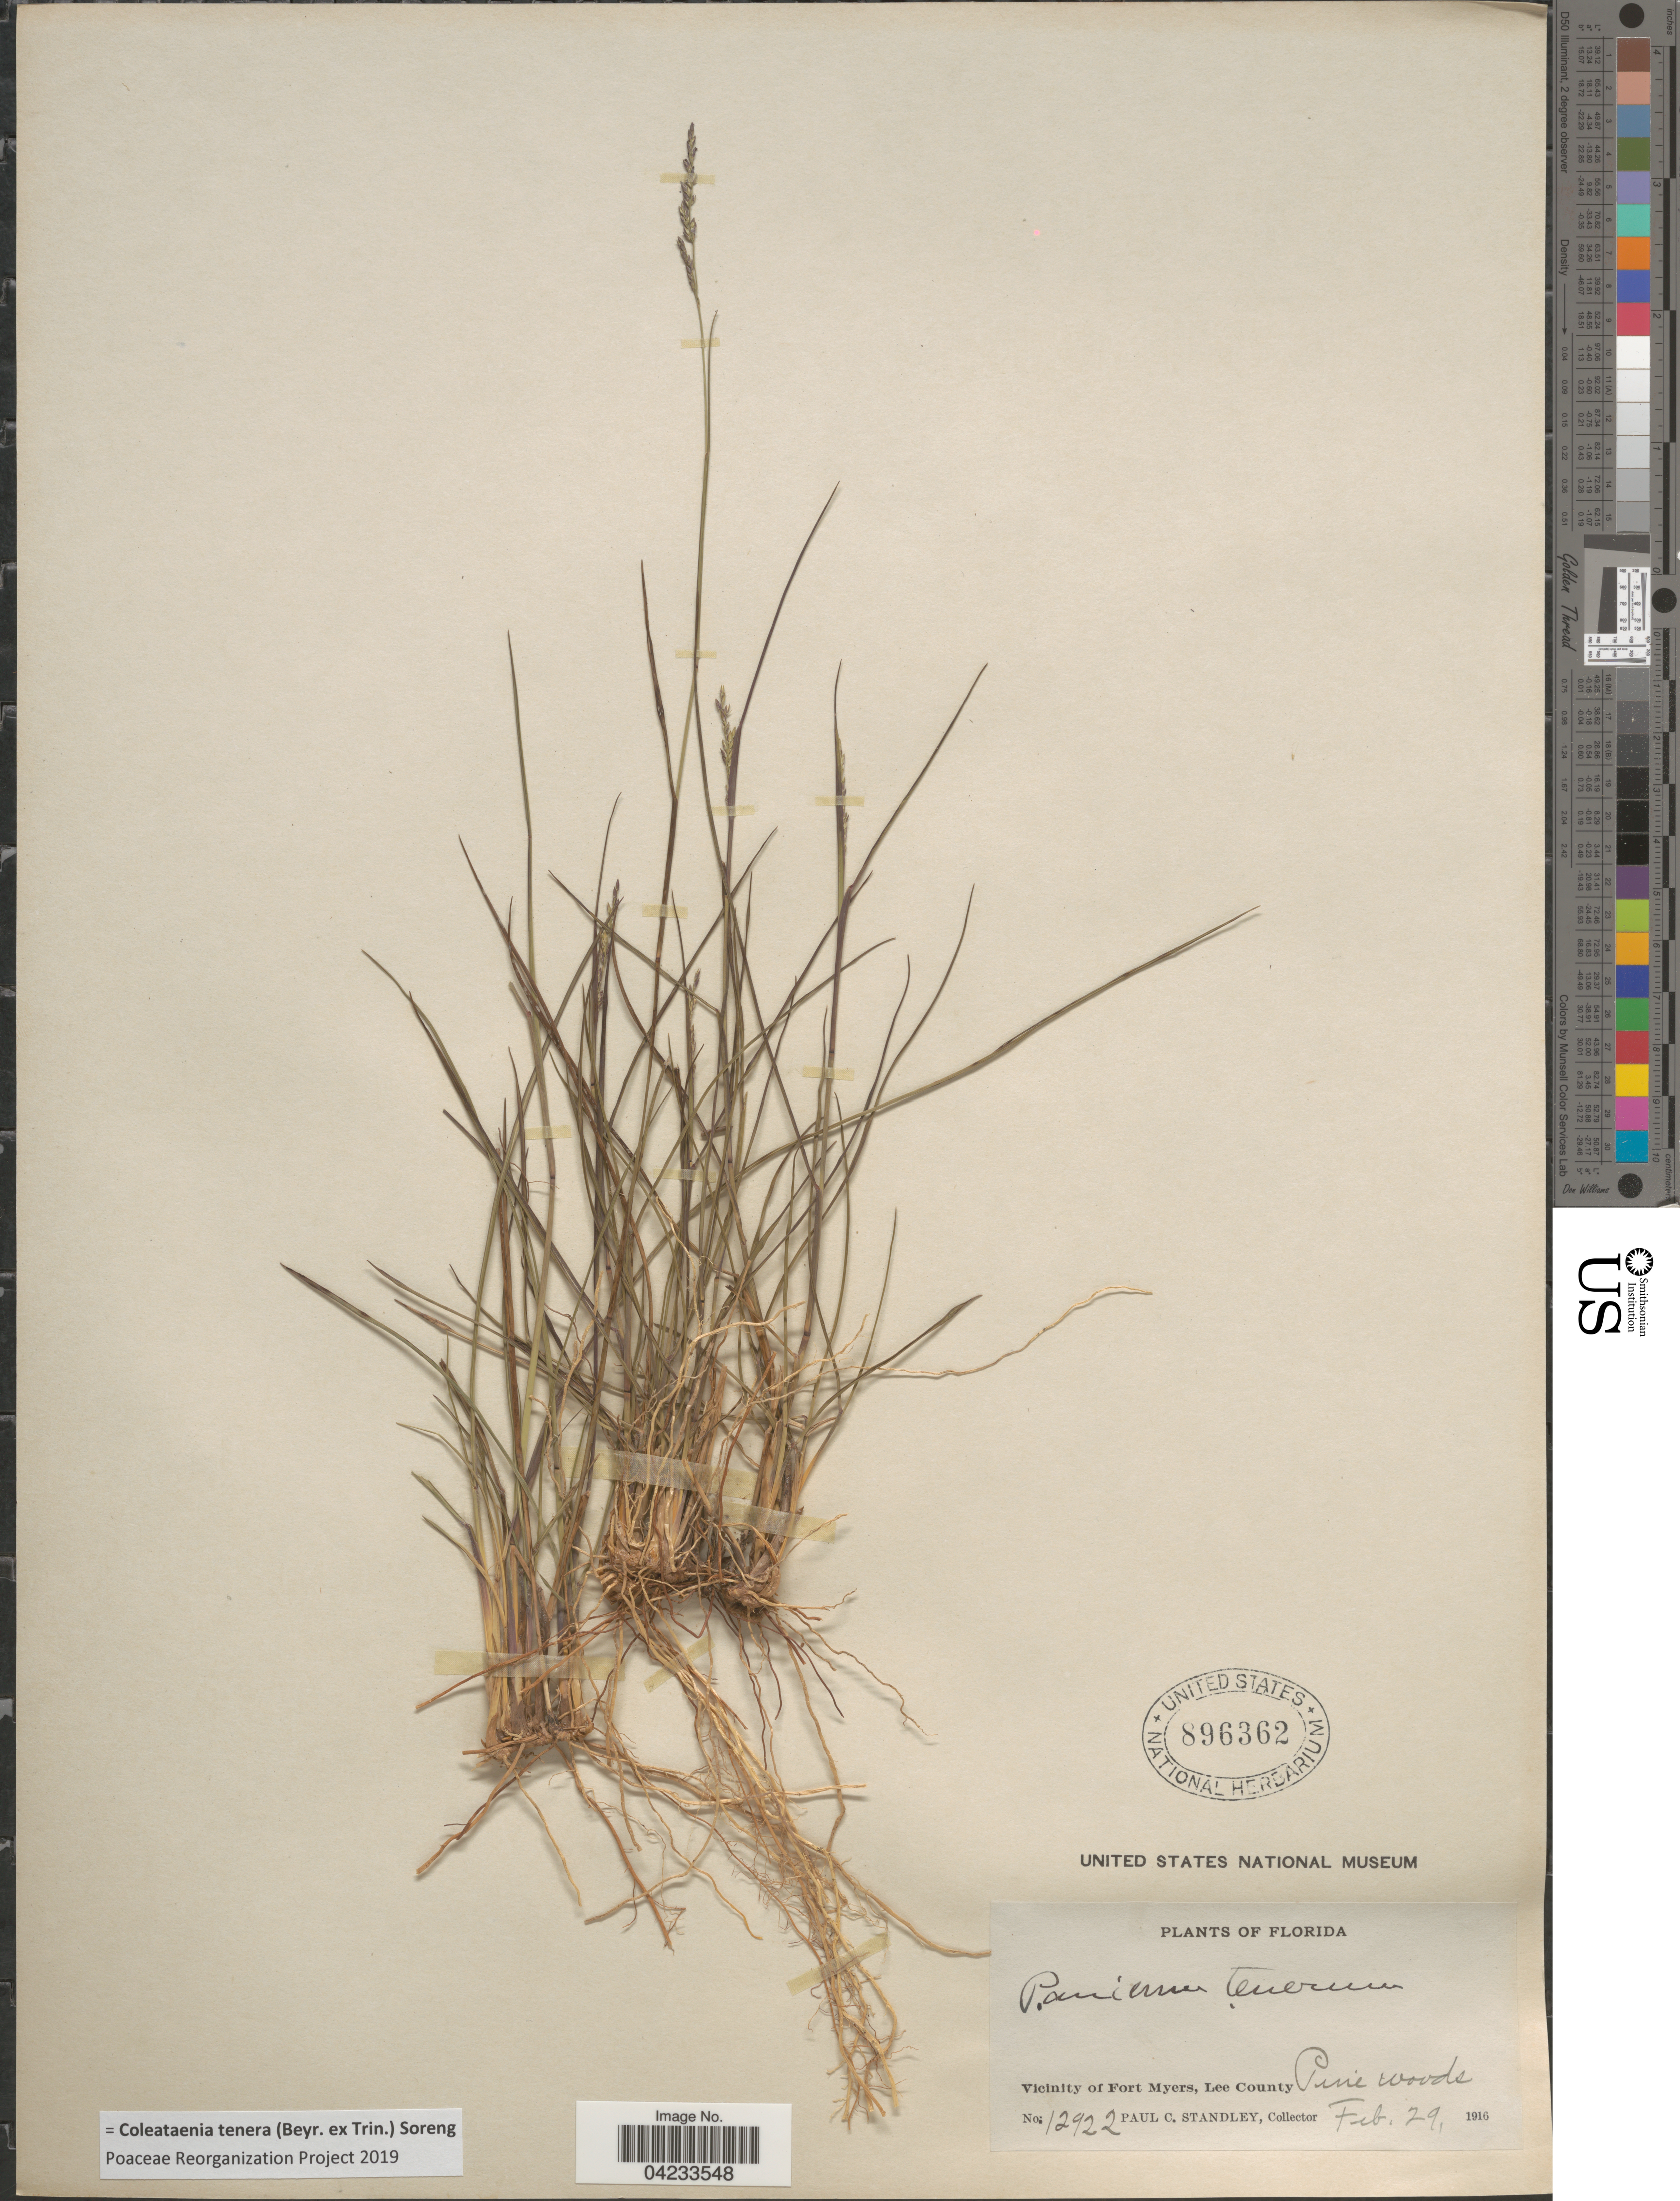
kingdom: Plantae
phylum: Tracheophyta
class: Liliopsida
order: Poales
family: Poaceae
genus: Coleataenia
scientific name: Coleataenia tenera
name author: (Beyr. ex Trin.) Soreng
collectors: P. C. Standley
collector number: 12922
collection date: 1916-02-29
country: United States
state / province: Florida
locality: Vicinity of Fort Myers, Lee County.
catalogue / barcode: US 896362